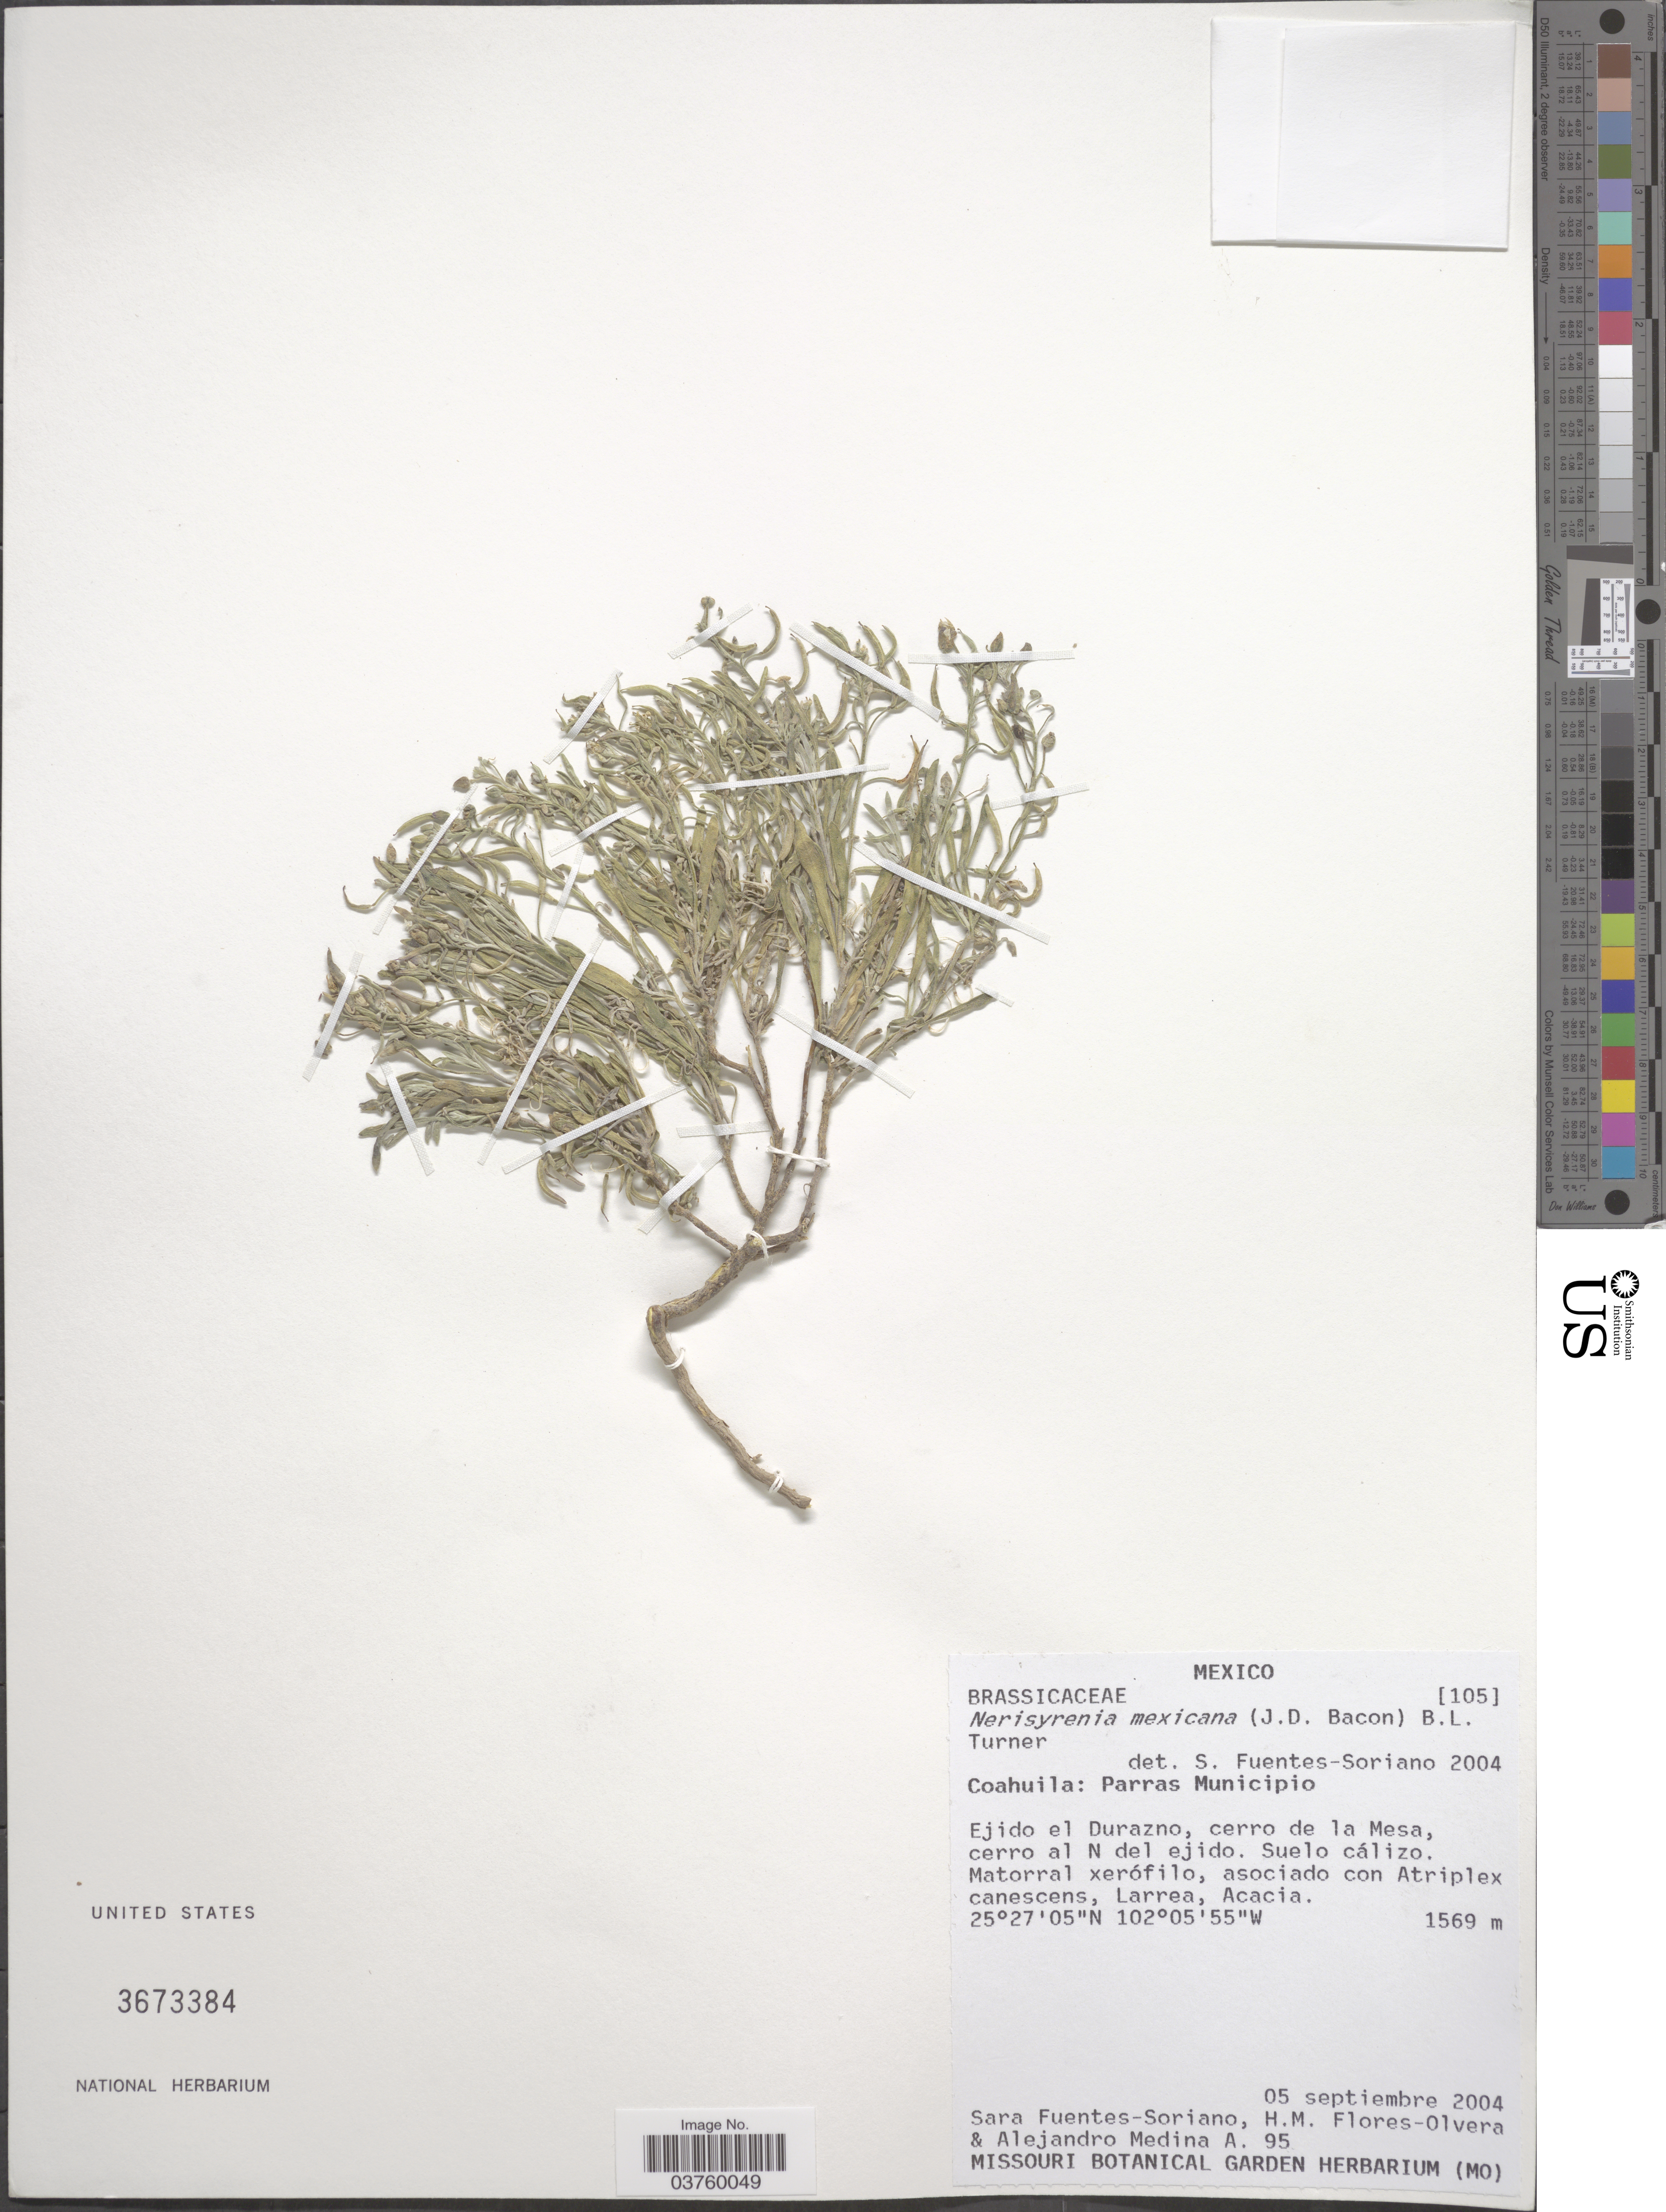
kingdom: Plantae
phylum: Tracheophyta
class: Magnoliopsida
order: Brassicales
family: Brassicaceae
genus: Nerisyrenia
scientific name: Nerisyrenia linearifolia var. mexicana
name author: J.D. Bacon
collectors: S. Fuentes-Soriano, H. Flores Olvera & A. Medina A.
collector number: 95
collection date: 2004-09-05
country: Mexico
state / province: Coahuila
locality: Parras Municipio. Ejido el Durazno, cerro de la Mesa, cerro al N del ejido.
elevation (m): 1569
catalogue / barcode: US 3673384